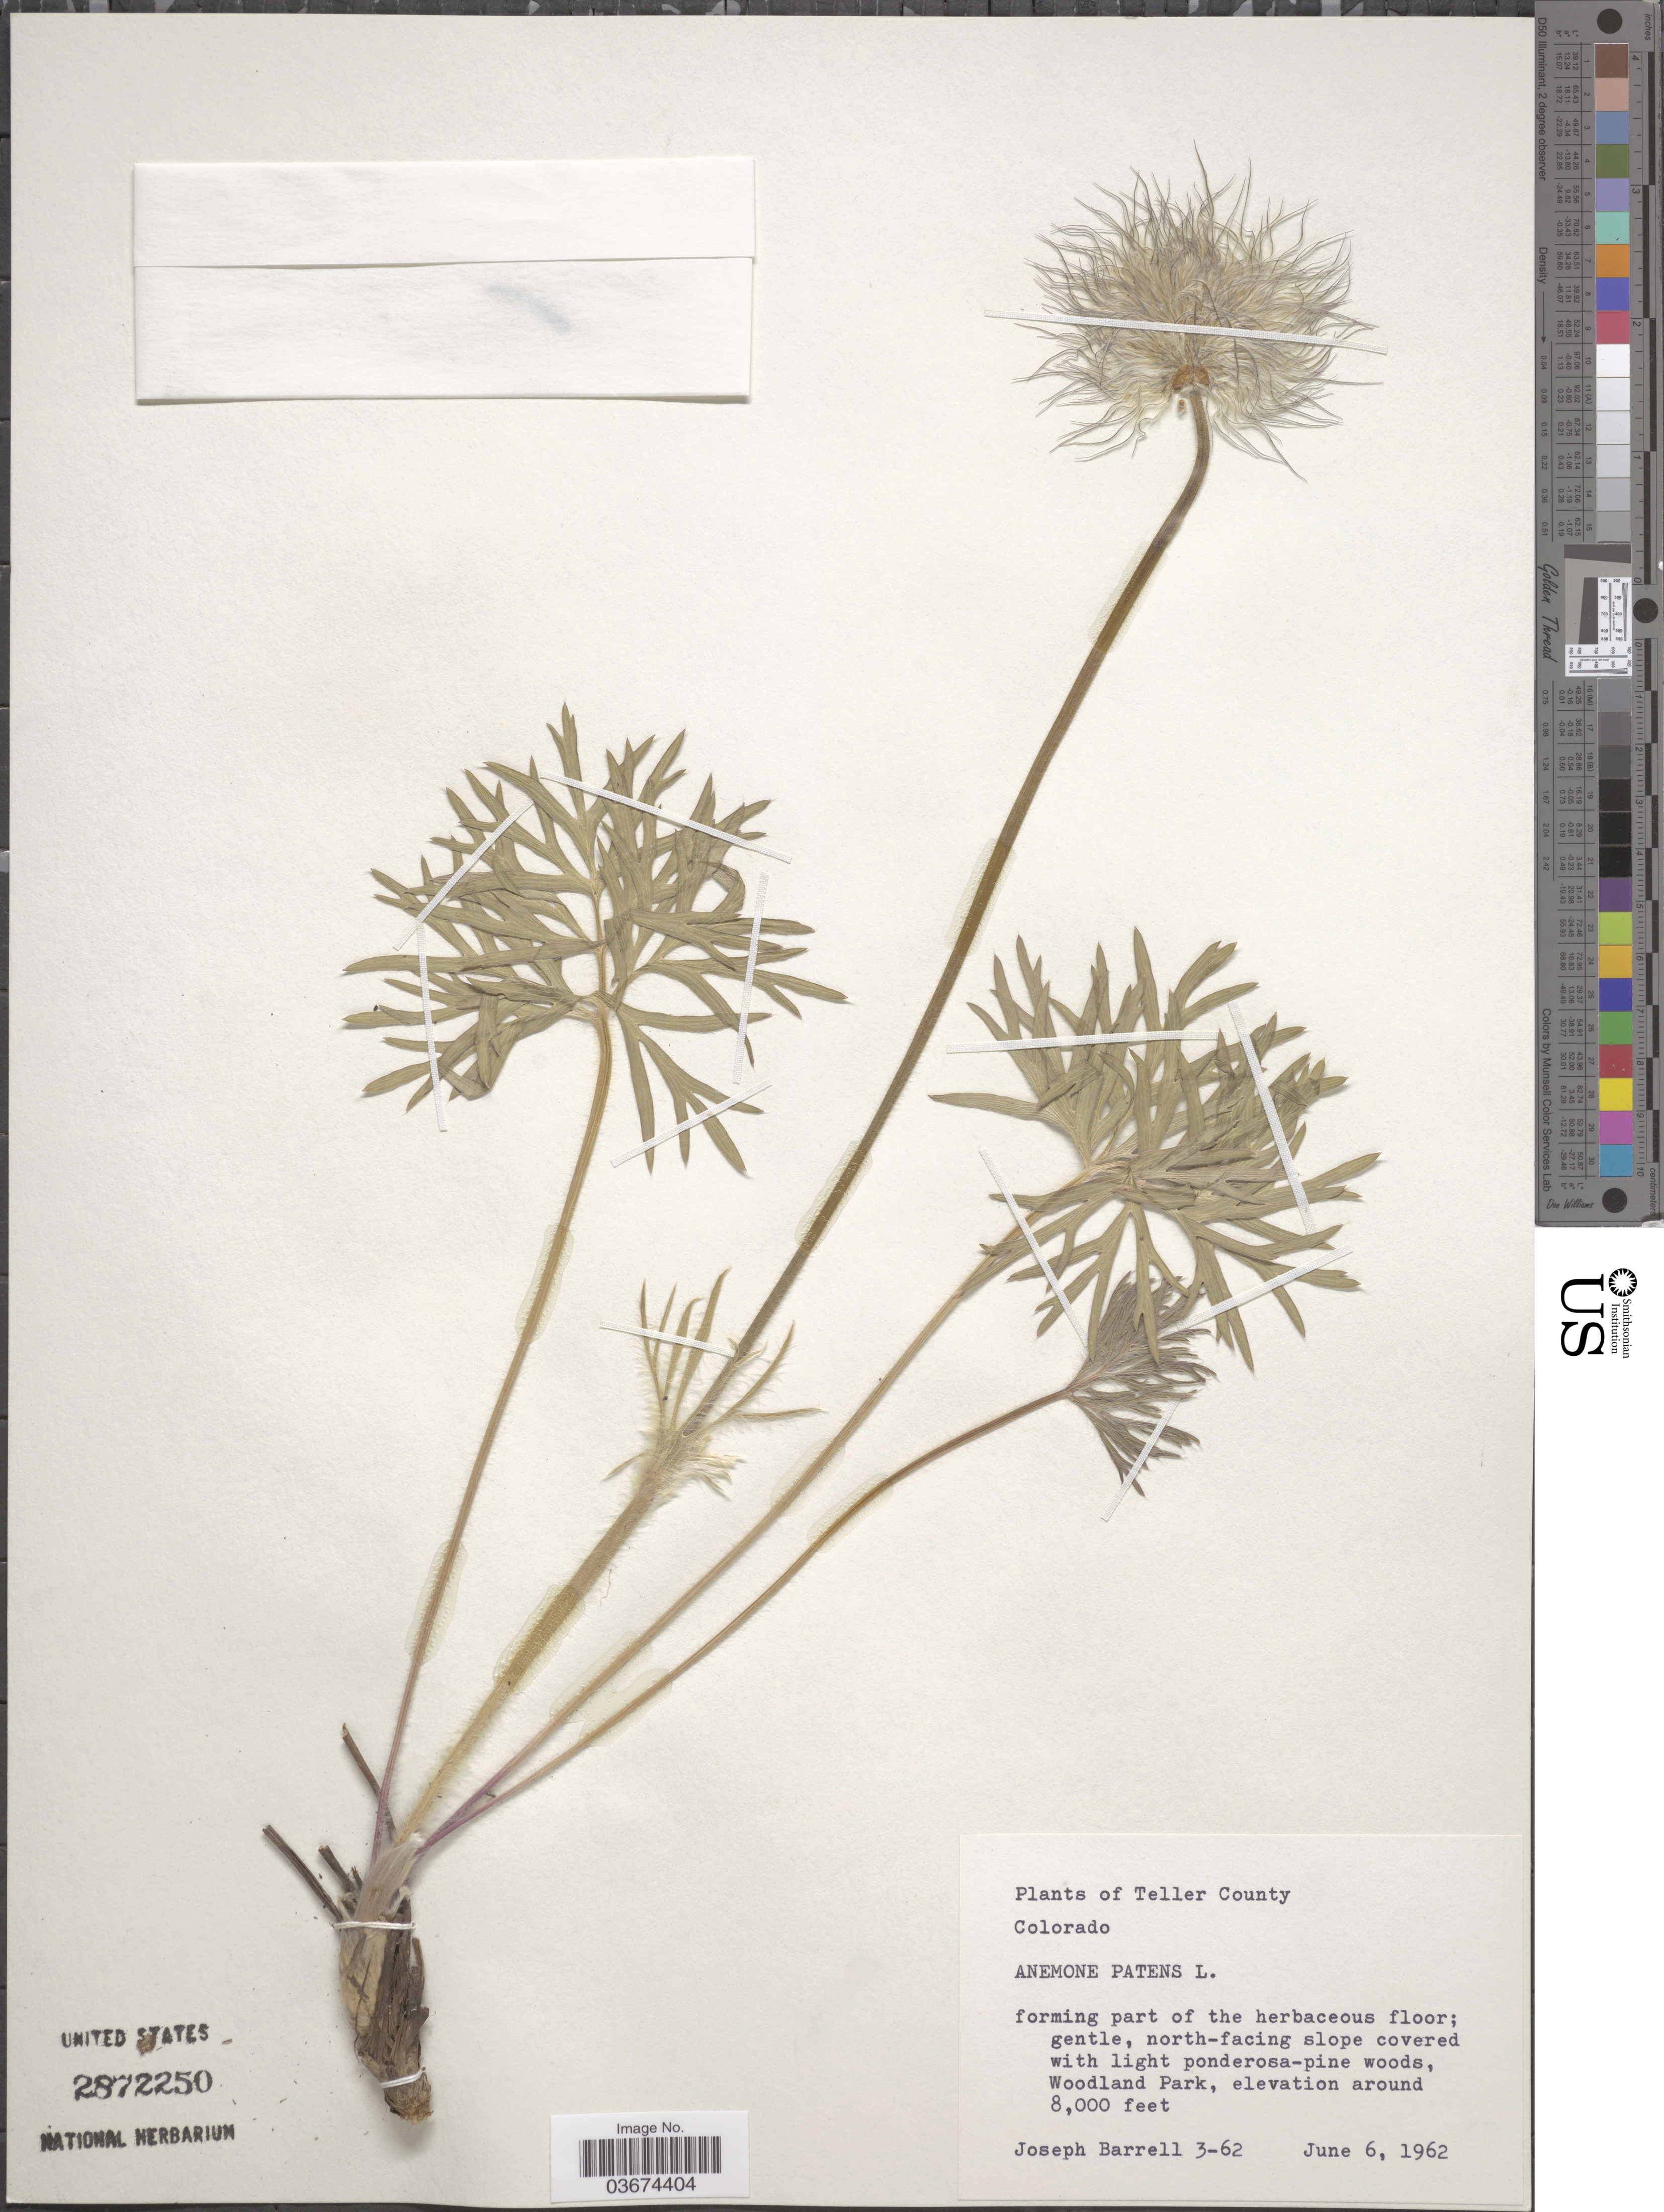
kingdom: Plantae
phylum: Tracheophyta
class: Magnoliopsida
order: Ranunculales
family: Ranunculaceae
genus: Pulsatilla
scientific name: Pulsatilla nuttalliana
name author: (DC.) Bercht. & J. Presl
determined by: Strong, Mark T., (BOT), Smithsonian Institution - National Museum of Natural History (UNITED STATES)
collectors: J. Barrell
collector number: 3-62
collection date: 1962-06-06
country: United States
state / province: Colorado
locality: Teller County. Woodland Park.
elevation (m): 2438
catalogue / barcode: US 2872250